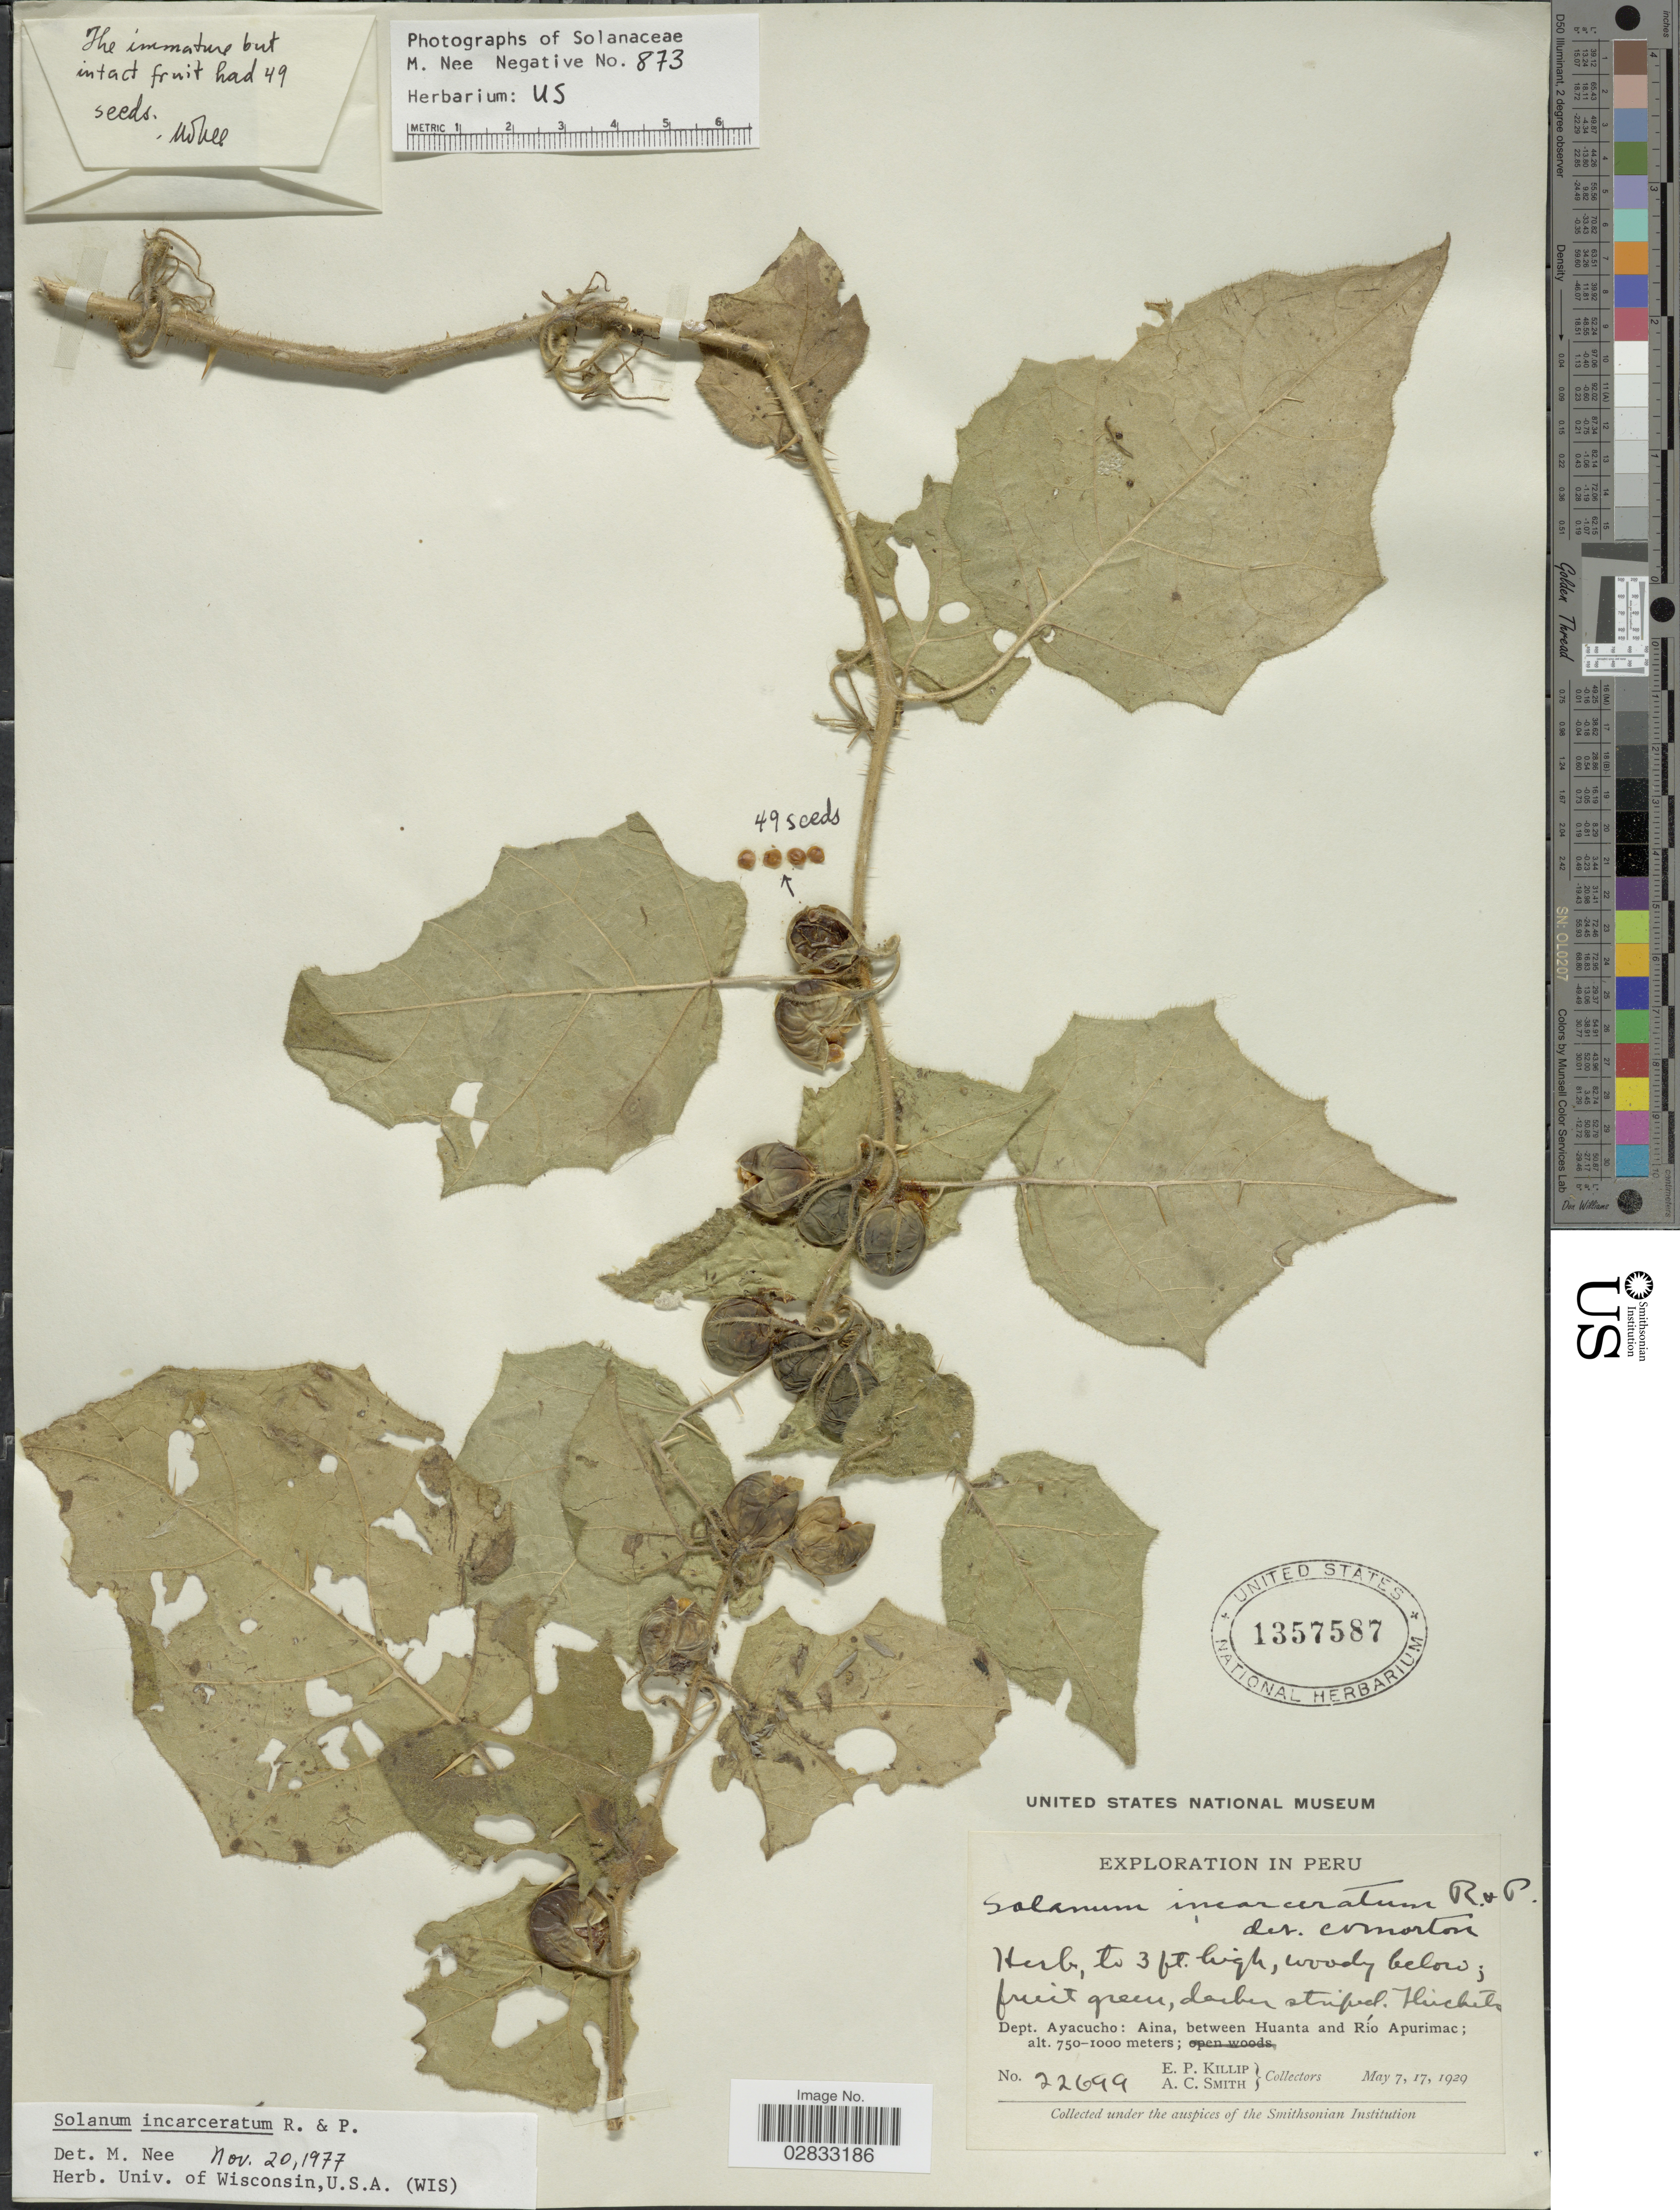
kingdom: Plantae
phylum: Tracheophyta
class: Magnoliopsida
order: Solanales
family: Solanaceae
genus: Solanum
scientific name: Solanum incarceratum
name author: Ruiz & Pav.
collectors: E. P. Killip & A. C. Smith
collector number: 22699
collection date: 1929-05-07/1929-05-17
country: Peru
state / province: Ayacucho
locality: Dept. Ayacucho: Aina, between Huanta and Río Apurimac.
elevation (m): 750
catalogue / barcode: US 1357587